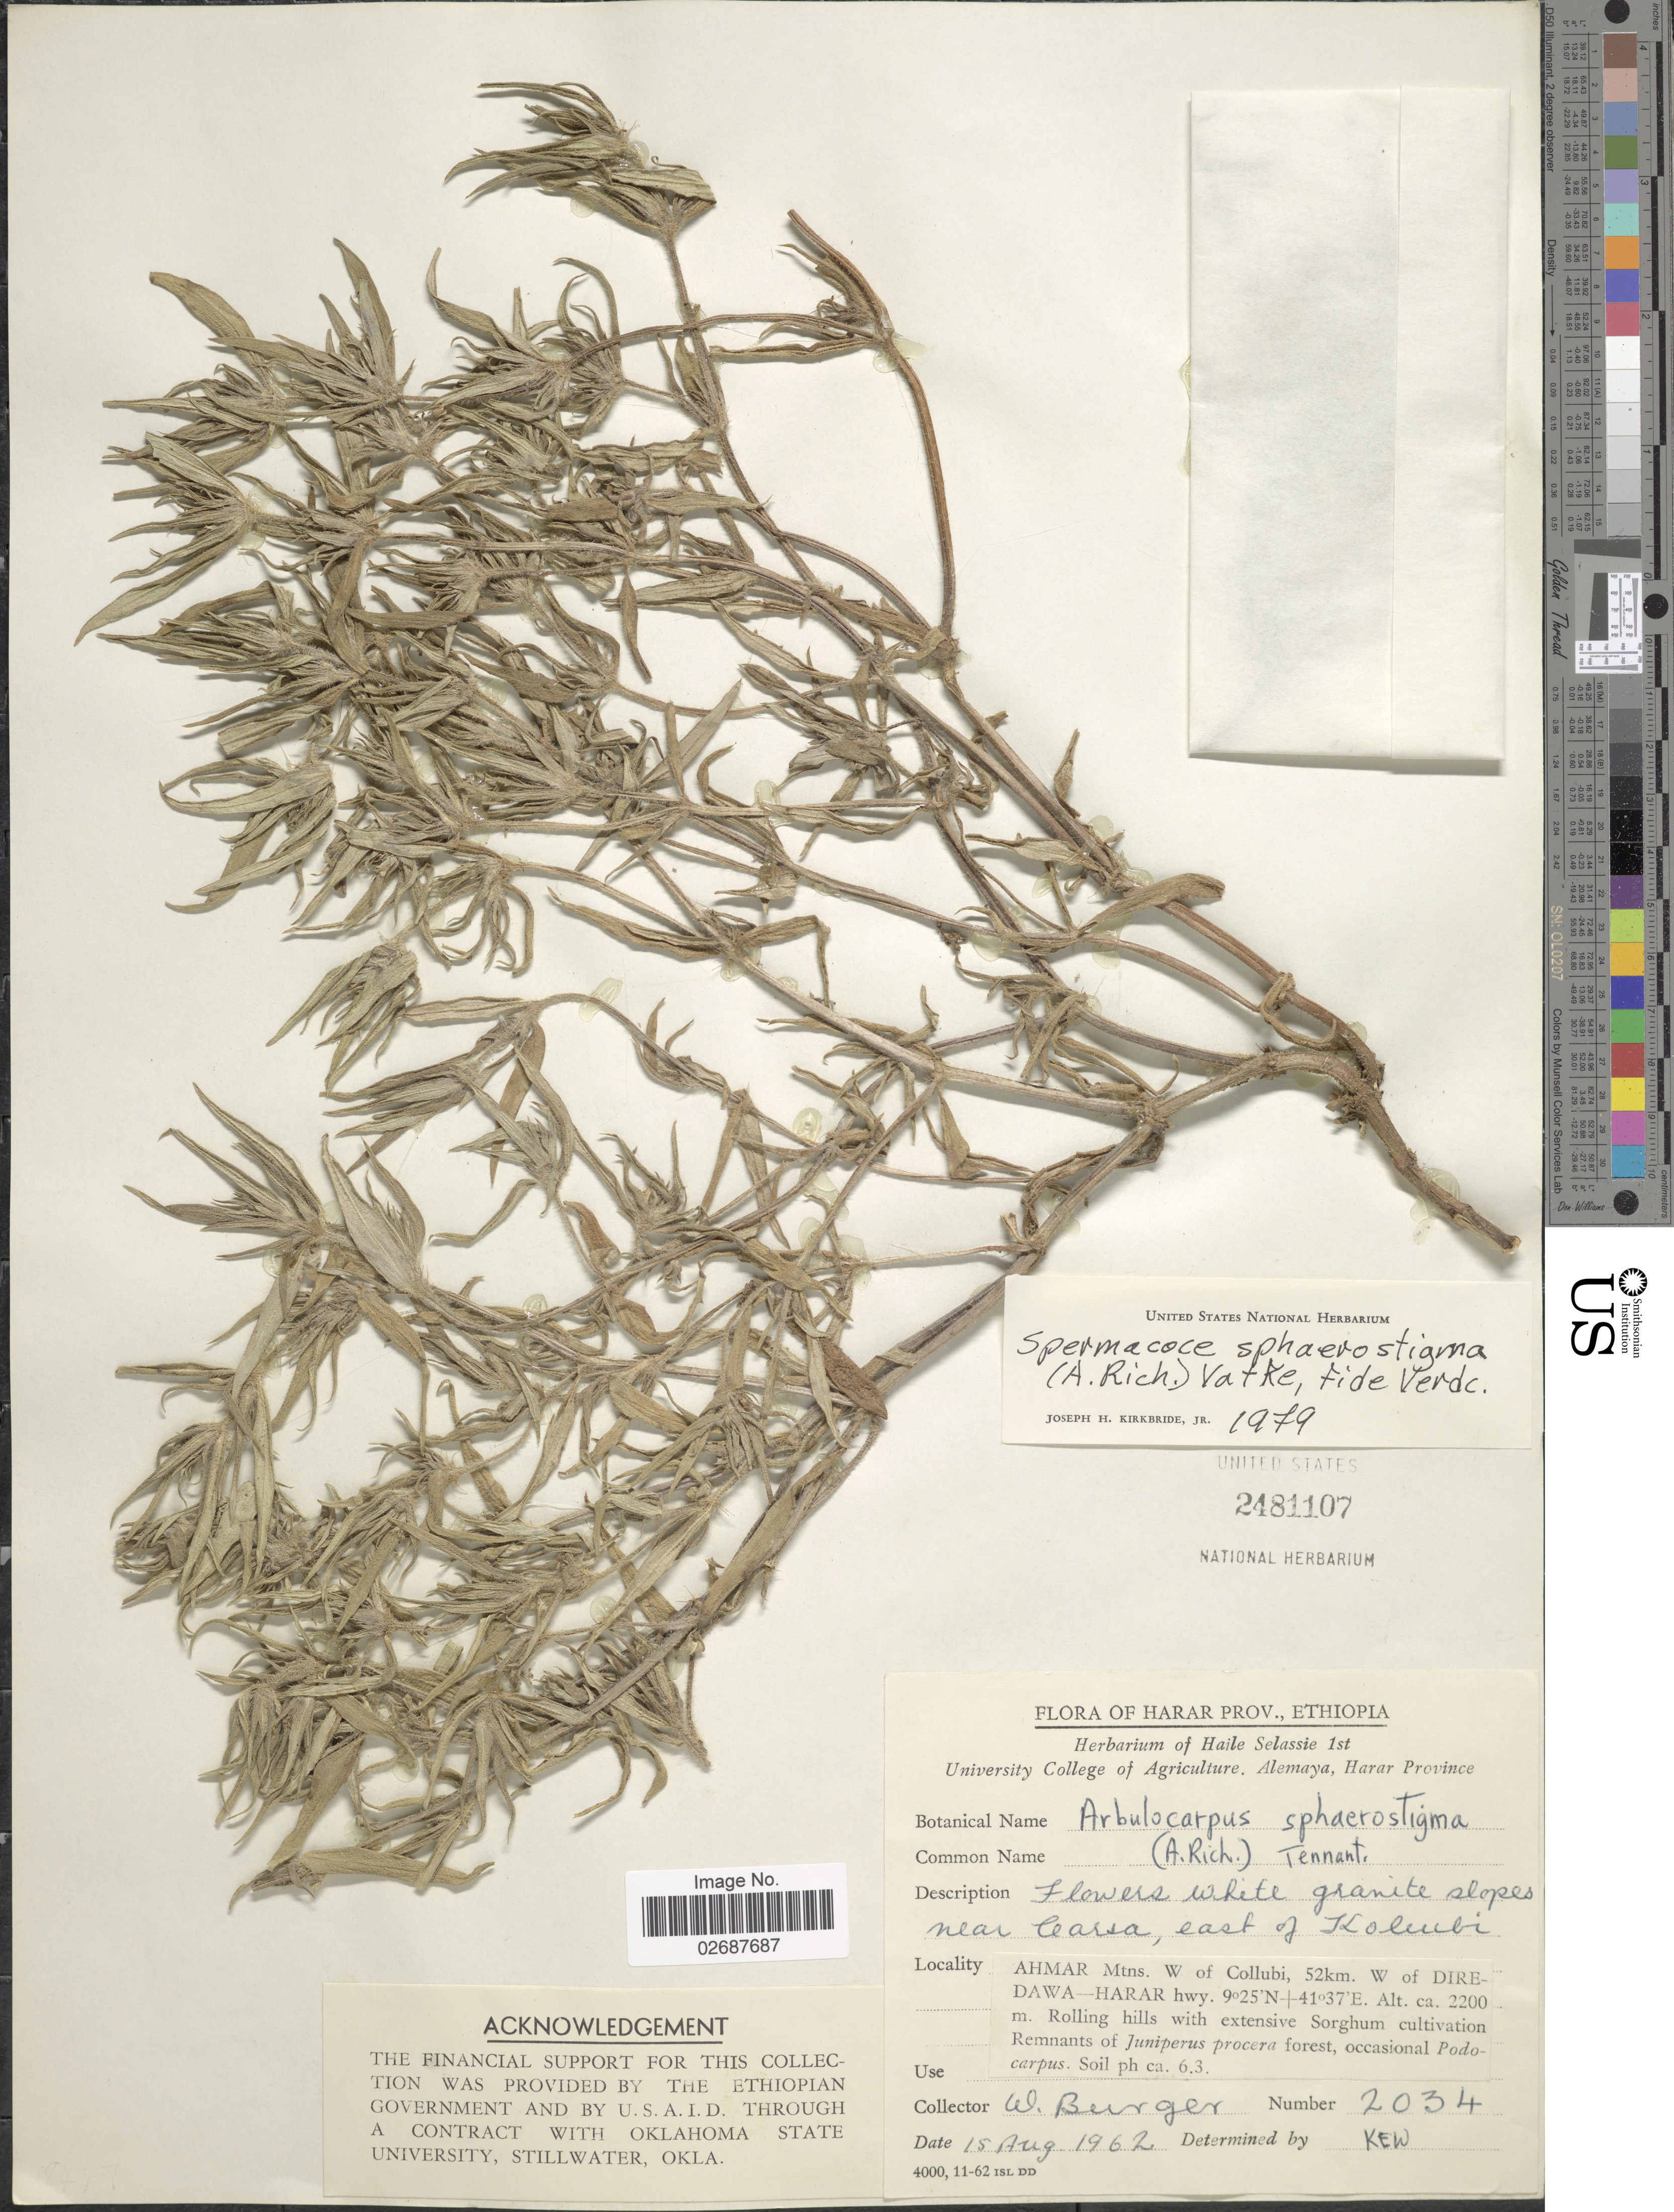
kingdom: Plantae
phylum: Tracheophyta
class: Magnoliopsida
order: Gentianales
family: Rubiaceae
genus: Spermacoce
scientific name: Spermacoce sphaerostigma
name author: (A. Rich.) Vatke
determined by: Kirkbride, Joseph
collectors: W. Burger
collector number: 2034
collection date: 1962-08-15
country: Ethiopia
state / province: Harari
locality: Harar Prov., Ahmar Mtns. W of Collubi, 52 km. W of Dire-Dawa-Harar hwy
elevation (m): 2200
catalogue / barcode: US 2481107